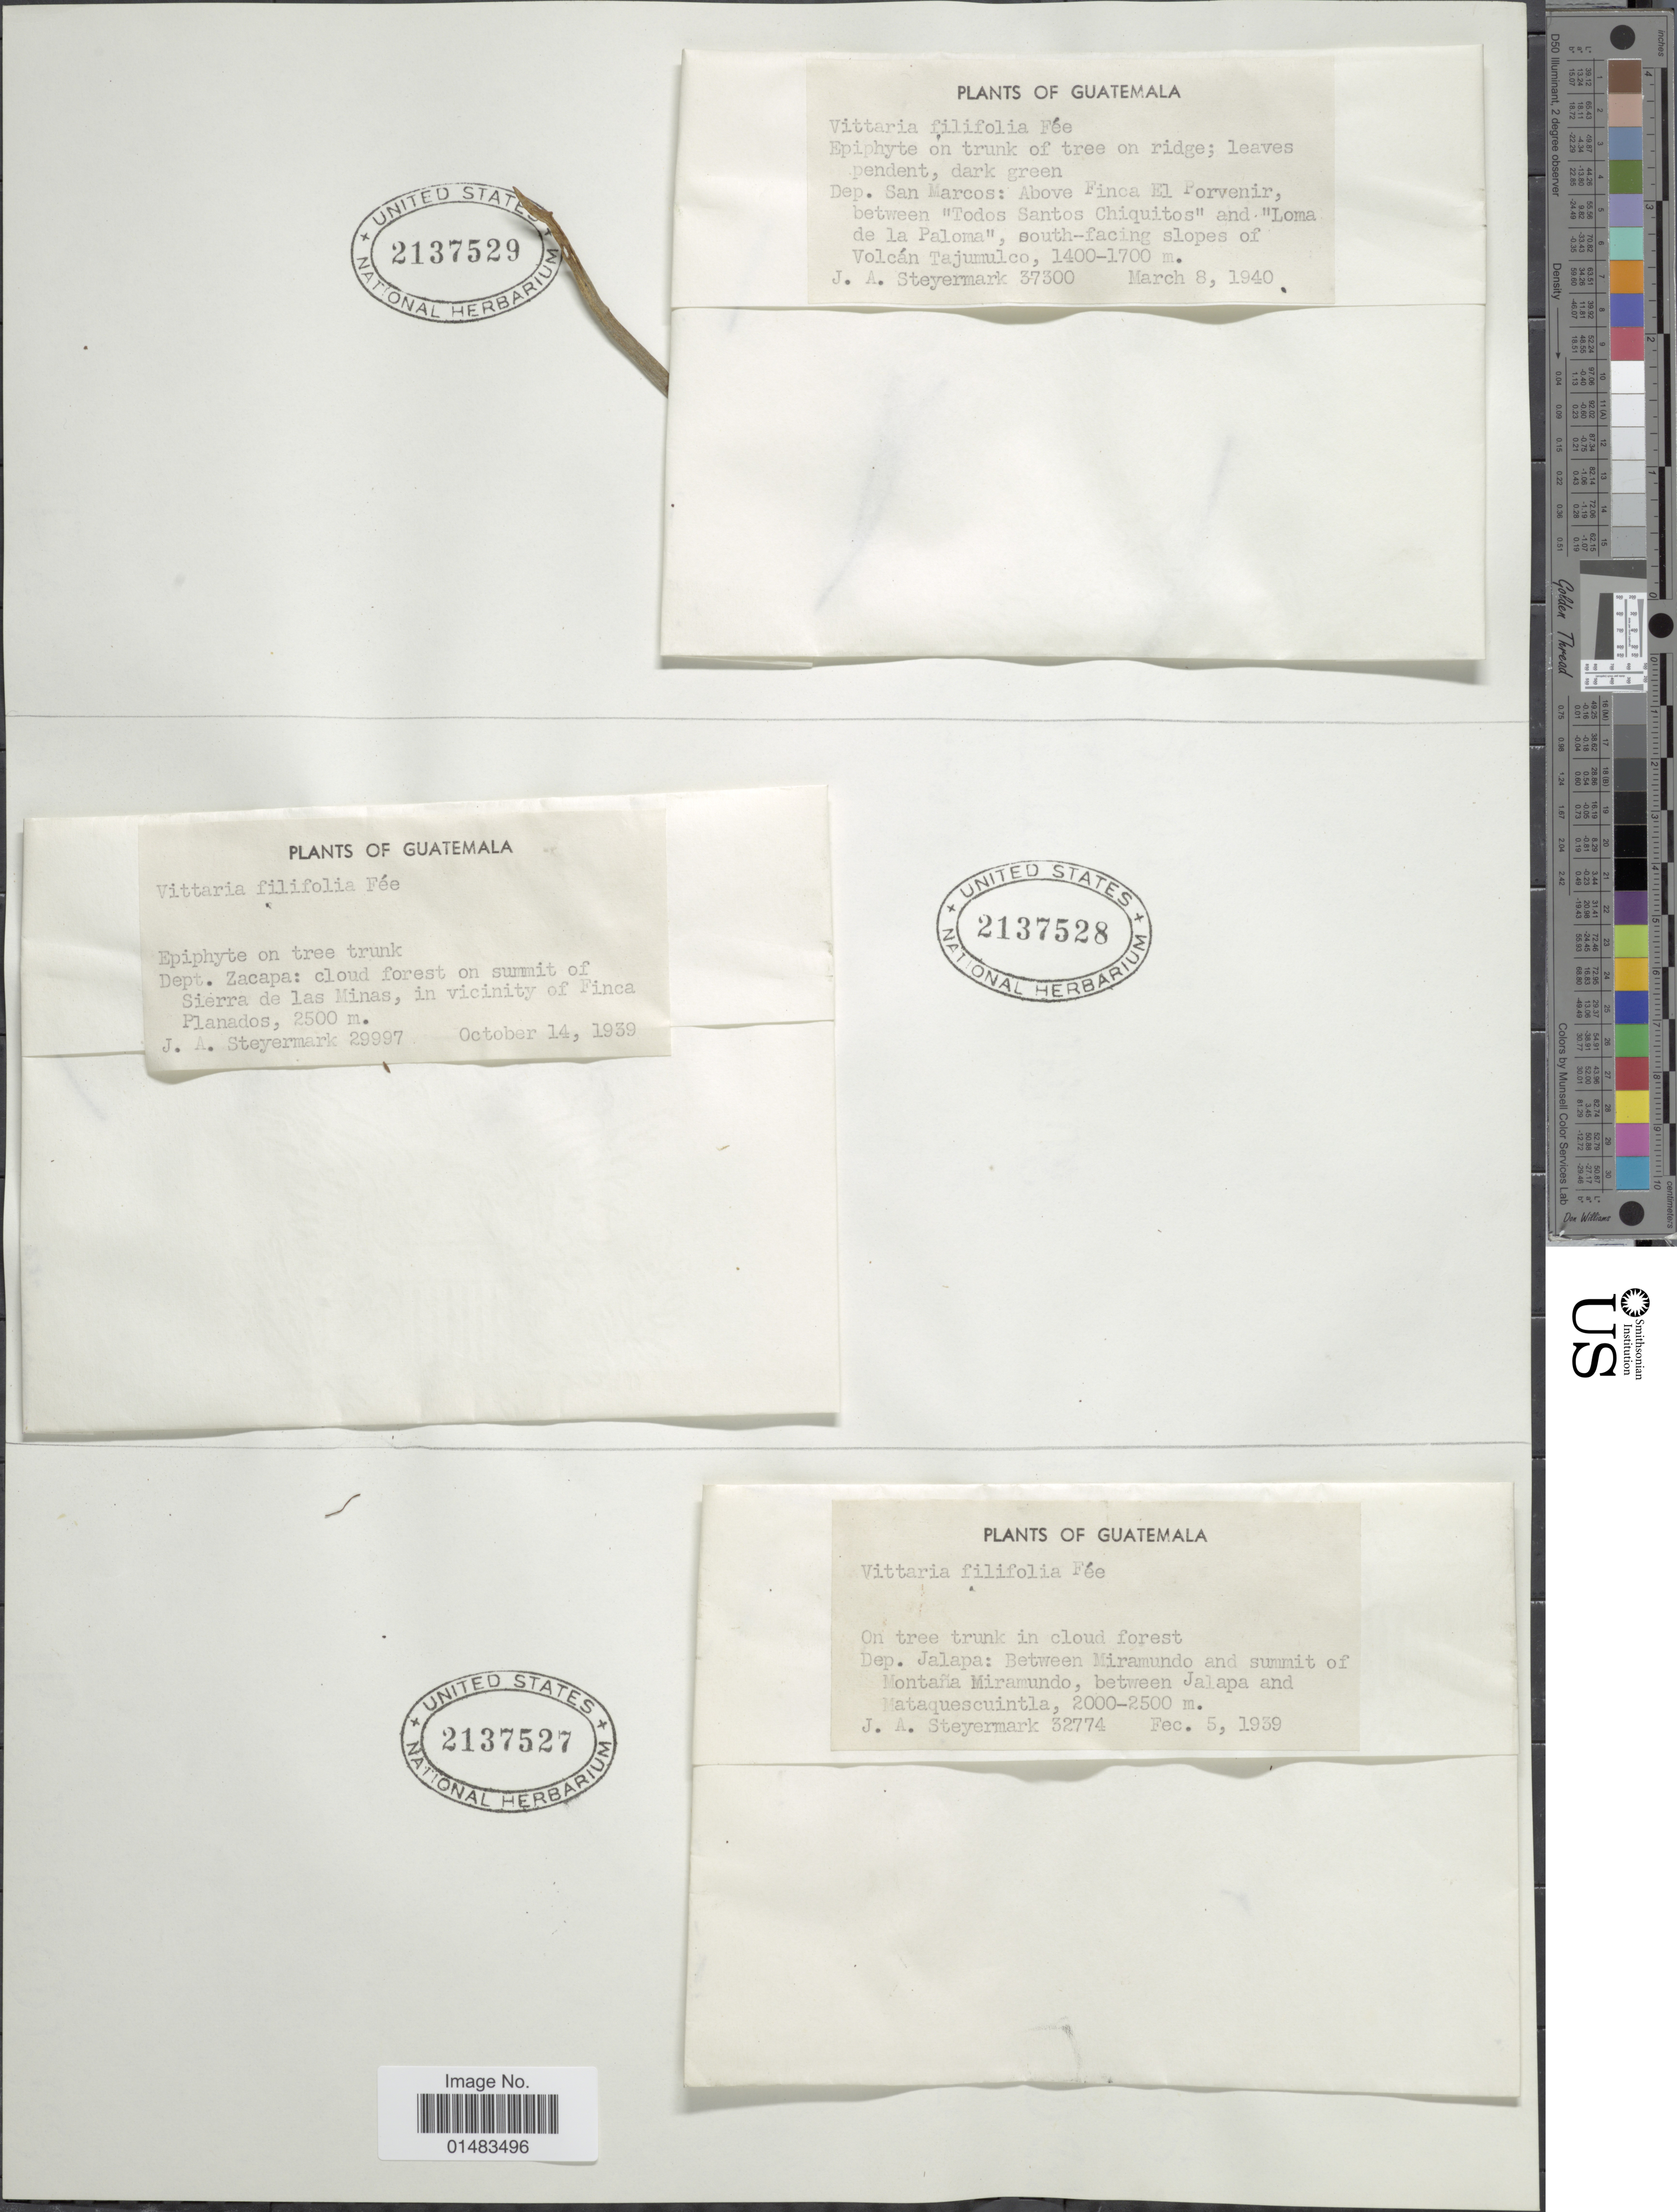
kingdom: Plantae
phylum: Tracheophyta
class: Polypodiopsida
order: Polypodiales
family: Pteridaceae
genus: Vittaria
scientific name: Vittaria graminifolia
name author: Kaulf.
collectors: J. Steyermark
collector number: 29997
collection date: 1939-10-14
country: Guatemala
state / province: Zacapa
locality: Guatemala, Epiphyte on tree trunk, cloud forest on summit of Sierra de las Minas, in vicinity of Finca Planados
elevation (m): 2500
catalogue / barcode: US 2137528-2